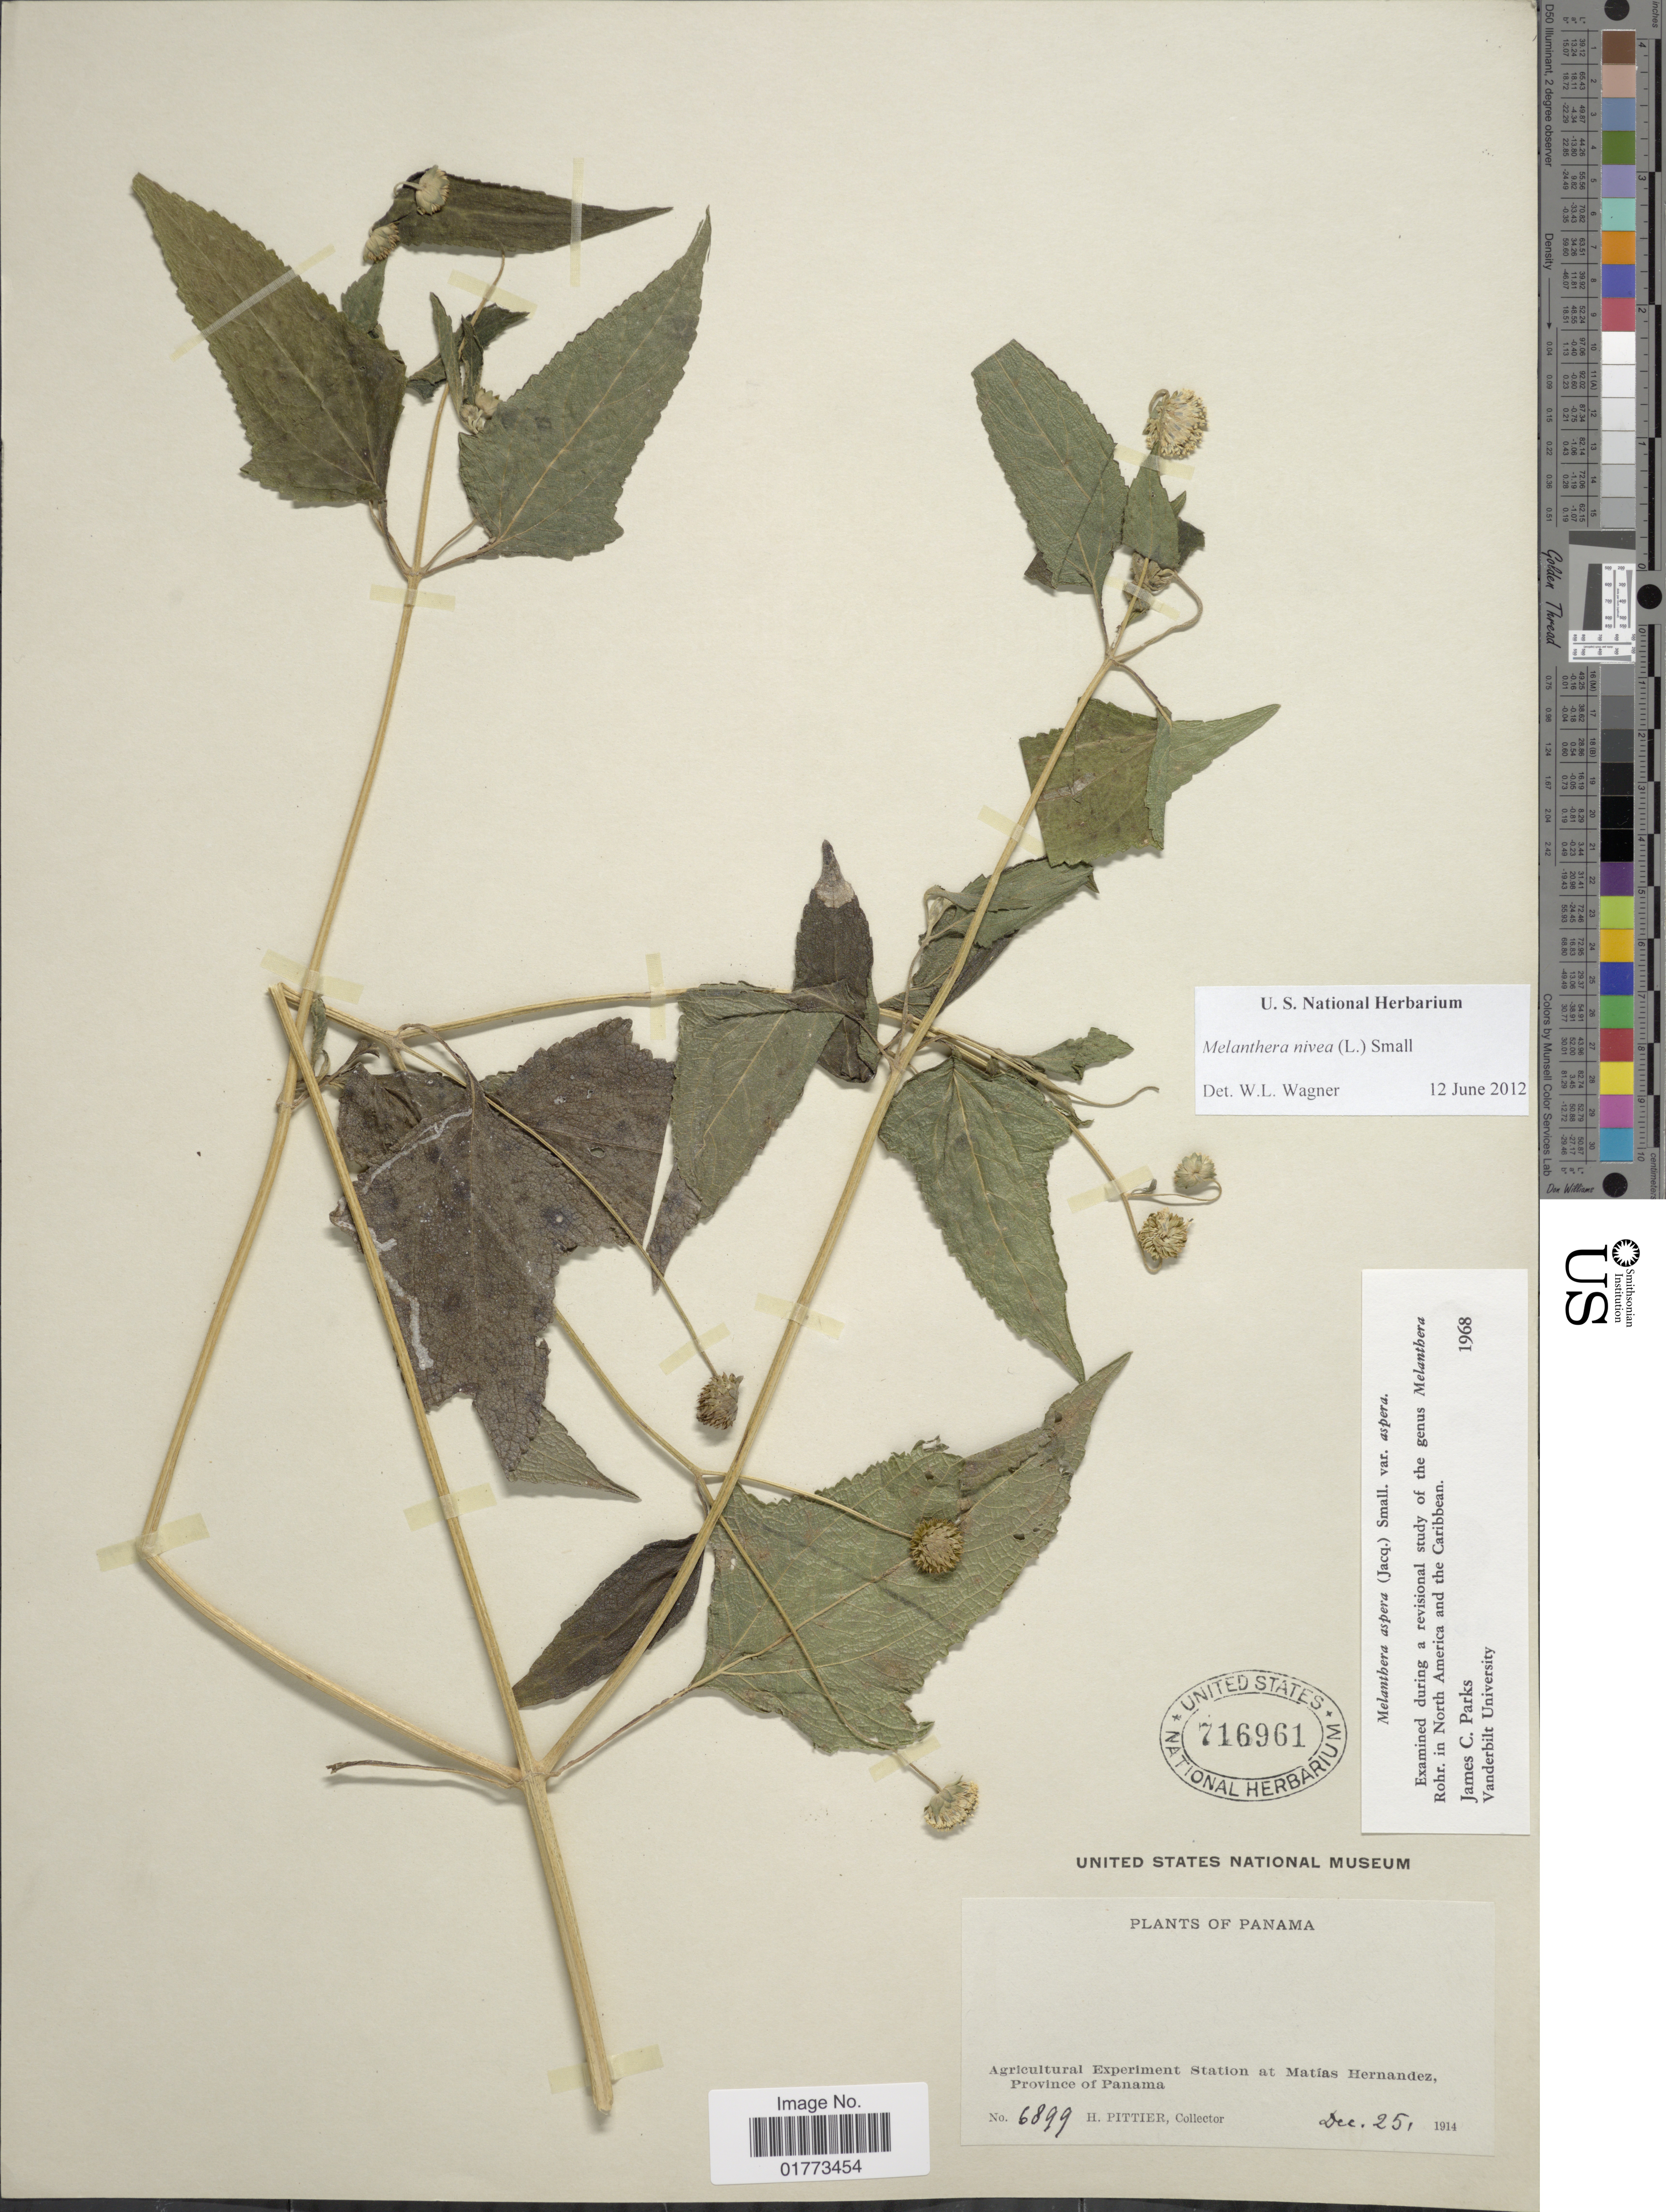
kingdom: Plantae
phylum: Tracheophyta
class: Magnoliopsida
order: Asterales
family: Asteraceae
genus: Melanthera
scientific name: Melanthera nivea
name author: (L.) Small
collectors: H. F. Pittier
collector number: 6899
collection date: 1914-12-25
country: Panama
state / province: Panamá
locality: Agricultural Experiment Station at Matias Hernandez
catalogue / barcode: US 716961